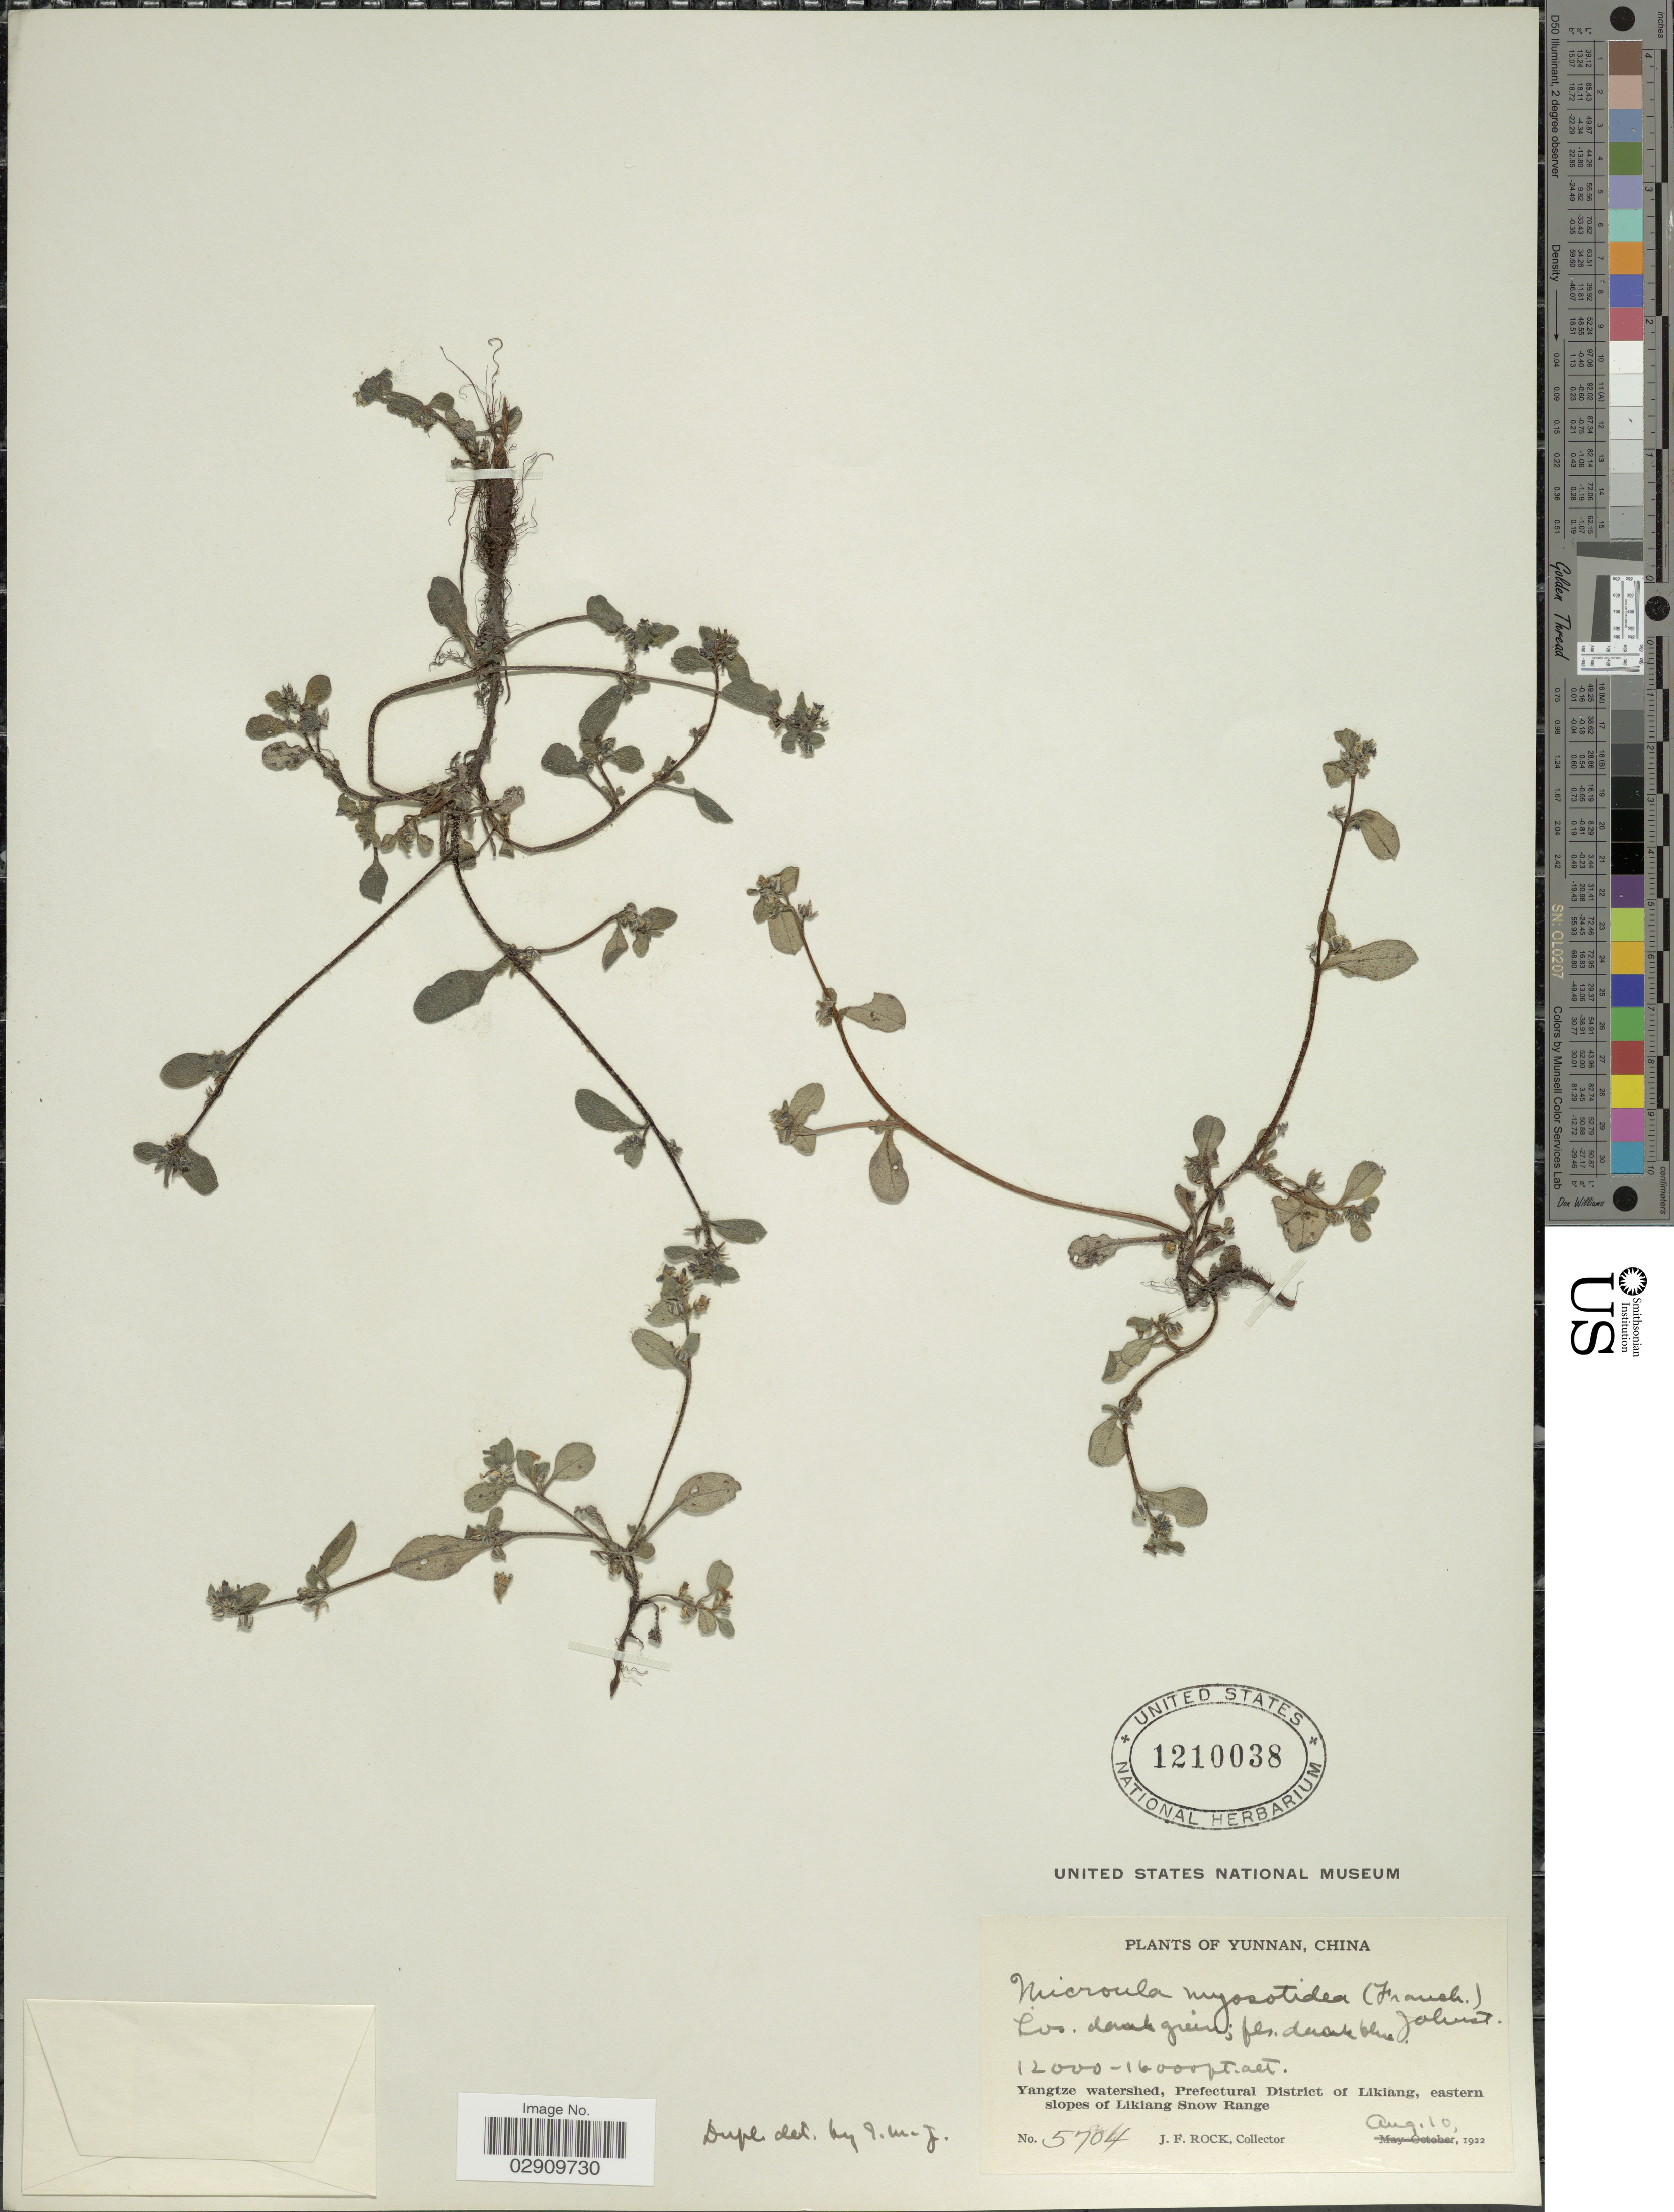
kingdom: Plantae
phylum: Tracheophyta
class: Magnoliopsida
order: Boraginales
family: Boraginaceae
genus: Microula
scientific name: Microula myosotidea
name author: (Franch.) I.M. Johnst.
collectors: J. Rock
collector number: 5704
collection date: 1922-08-10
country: China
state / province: Yunnan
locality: Yangtze watershed, Prefectural District of Likiang, eastern slopes of Likiang Snow Range.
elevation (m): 3658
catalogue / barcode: US 1210038